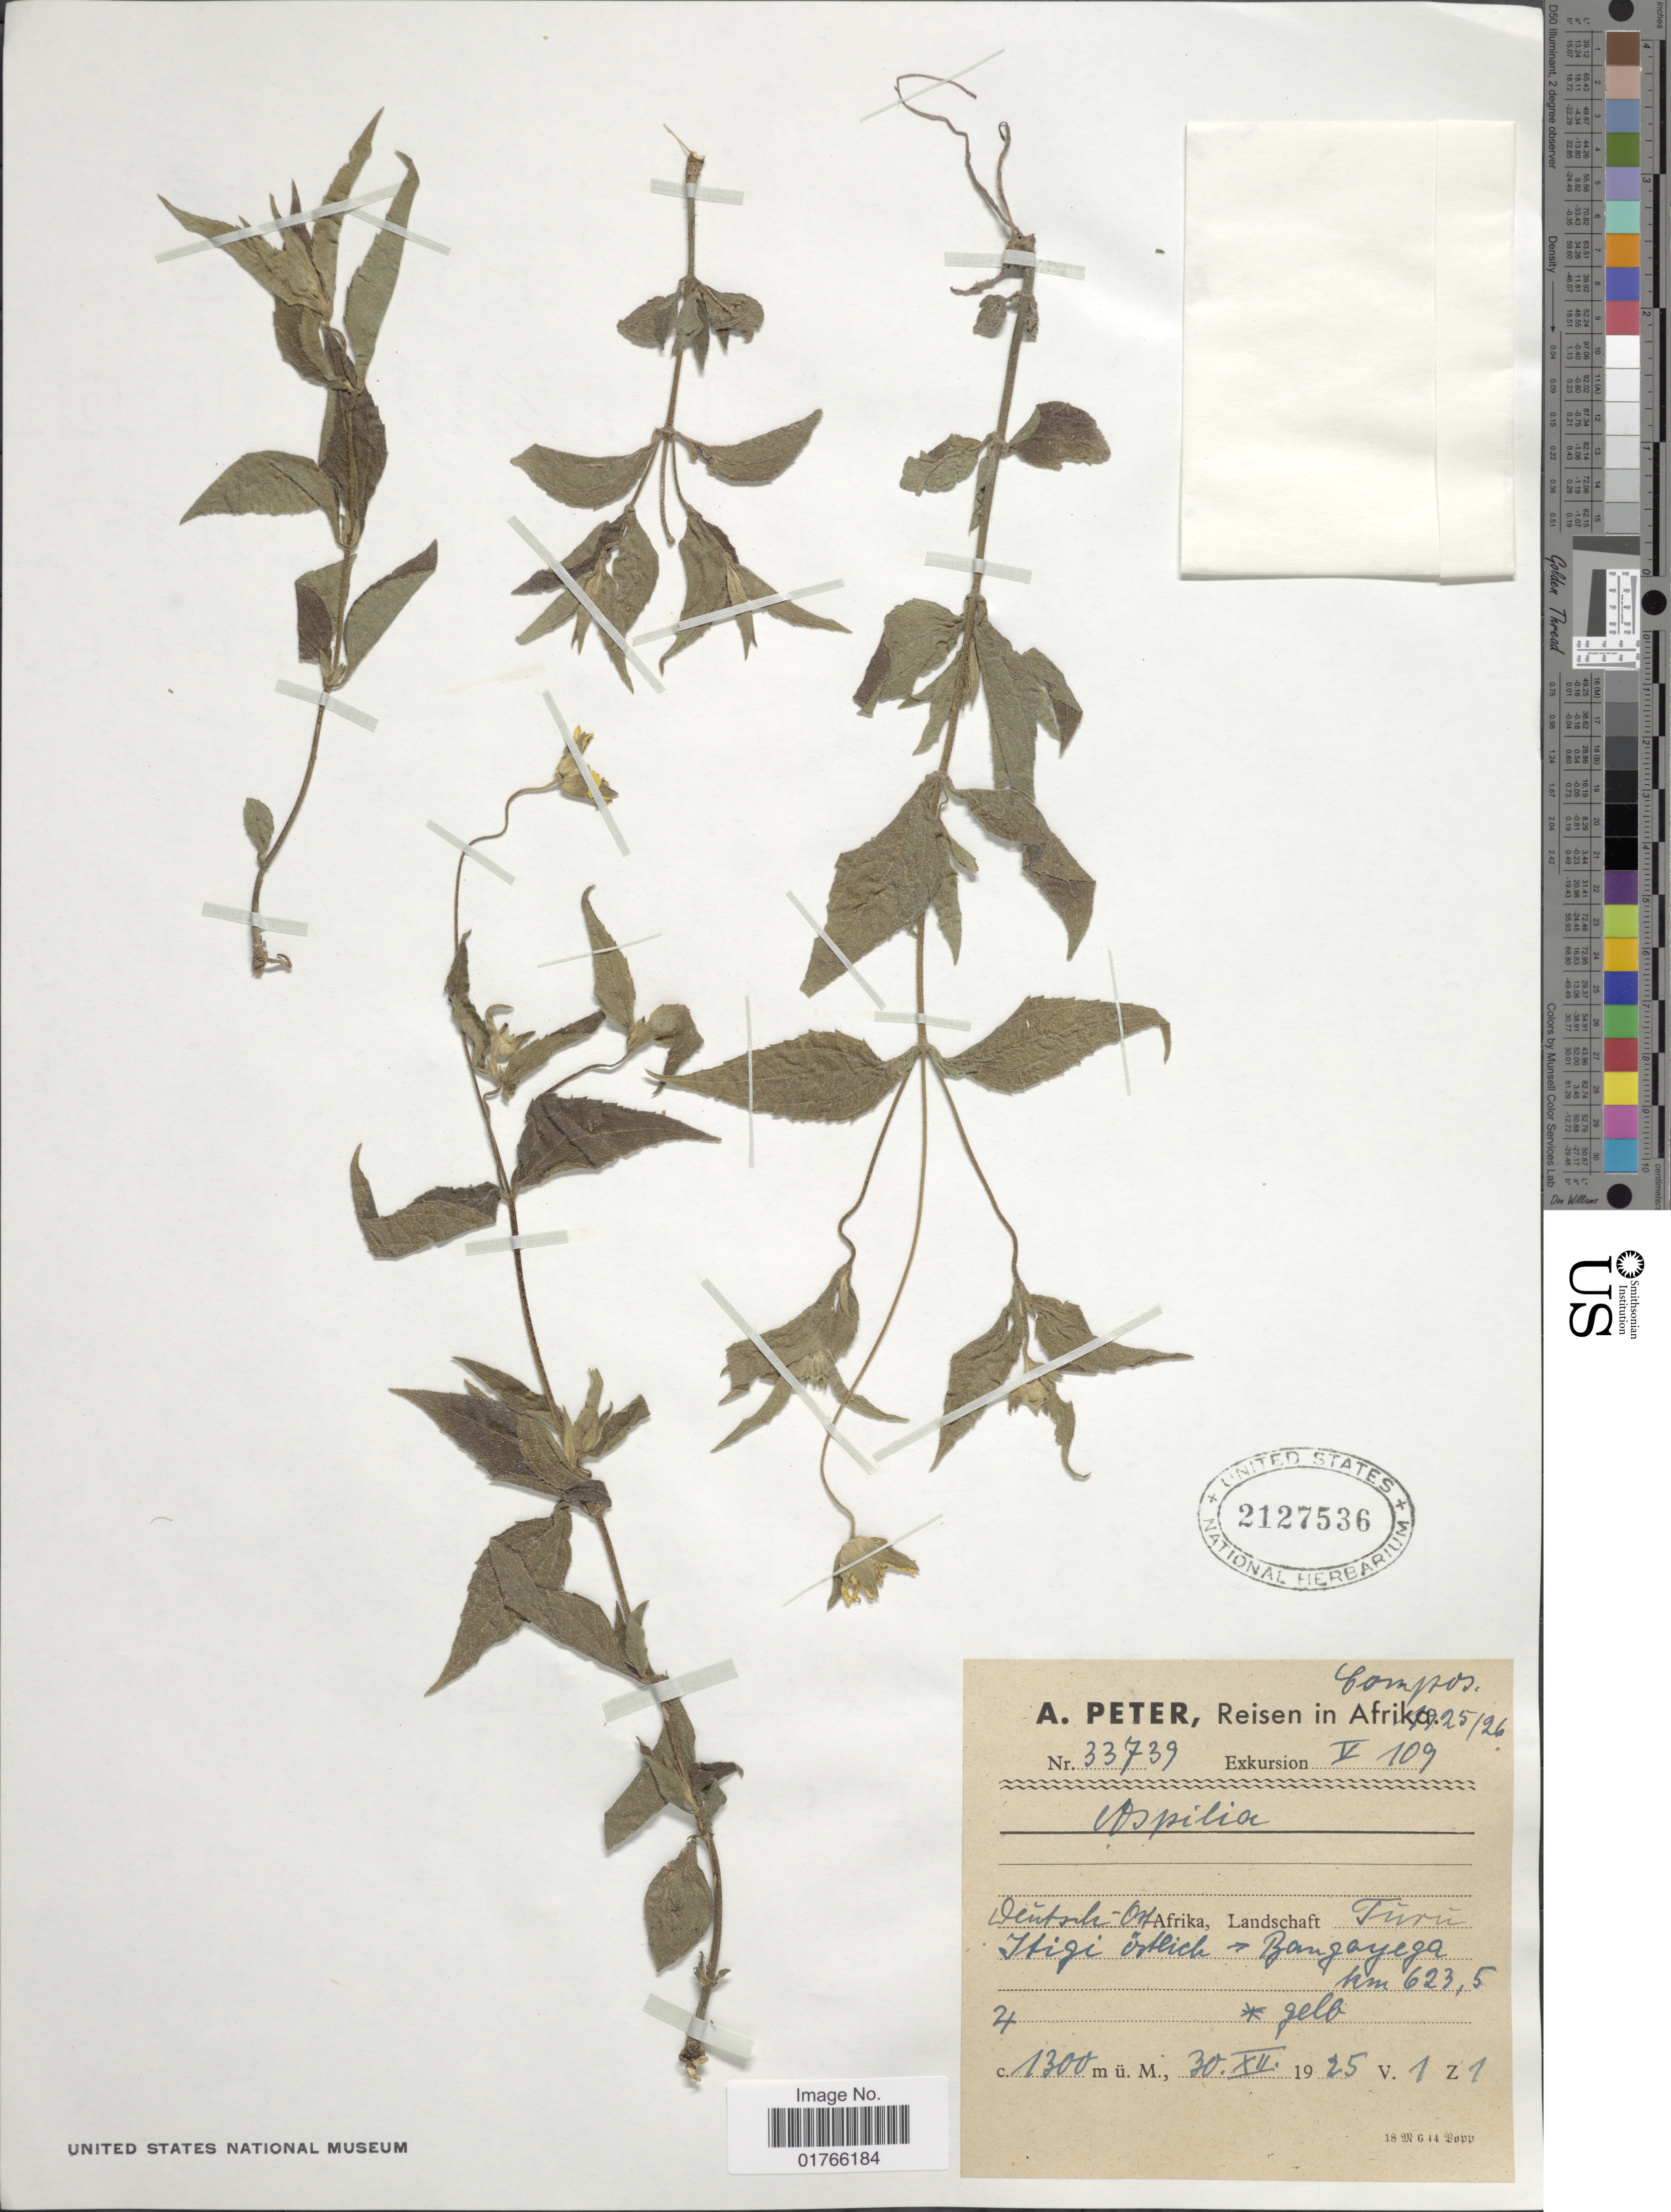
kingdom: Plantae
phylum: Tracheophyta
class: Magnoliopsida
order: Asterales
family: Asteraceae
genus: Aspilia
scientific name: Aspilia sp.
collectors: A. Peter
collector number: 33739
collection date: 1925-12-30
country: Tanzania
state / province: Singida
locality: Distrikt-Ost Afrika, Turu, Itigi osteich-Banzayega km 623.5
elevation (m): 1300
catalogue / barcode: US 2127536